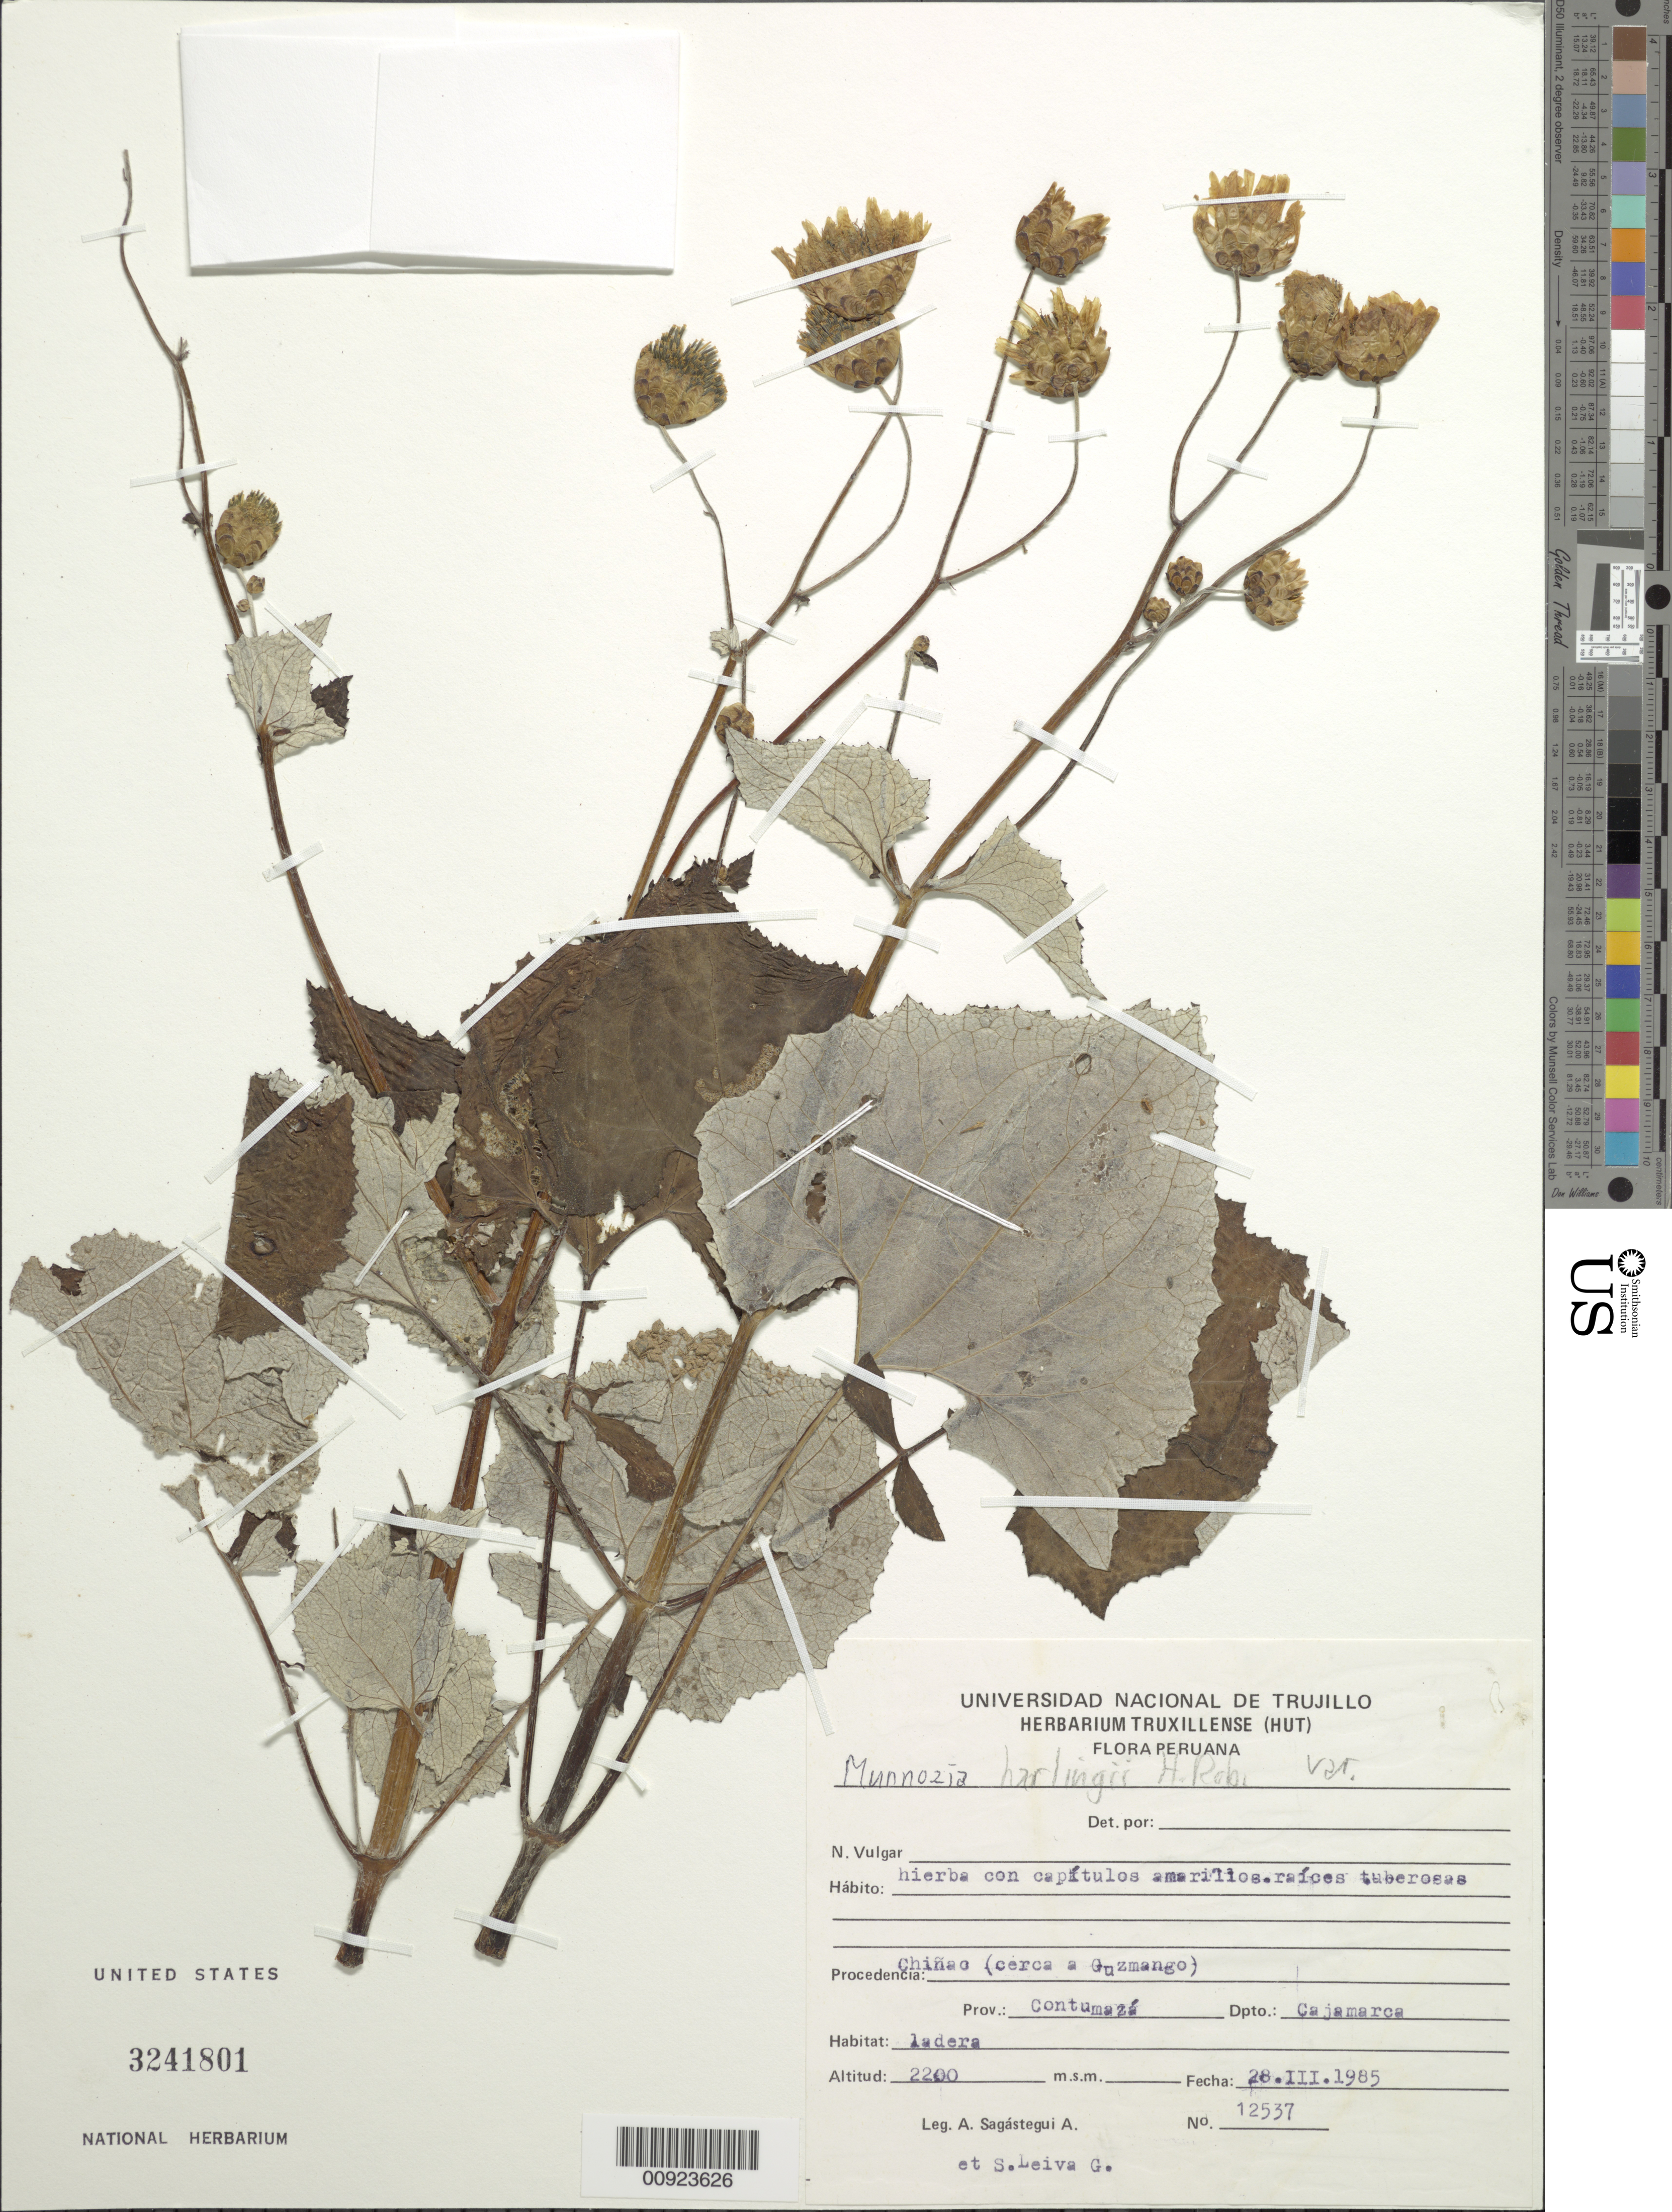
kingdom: Plantae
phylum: Tracheophyta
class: Magnoliopsida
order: Asterales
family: Asteraceae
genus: Munnozia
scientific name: Munnozia harlingii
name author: H. Rob.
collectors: A. Sagástegui A. & S. Leiva G.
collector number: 12537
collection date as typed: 28 March 1985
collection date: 1985-03-28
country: Peru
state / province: Cajamarca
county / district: Contumazá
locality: Chiñao (cerca a Guzmango)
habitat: Ladera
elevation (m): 2200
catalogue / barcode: US 3241801